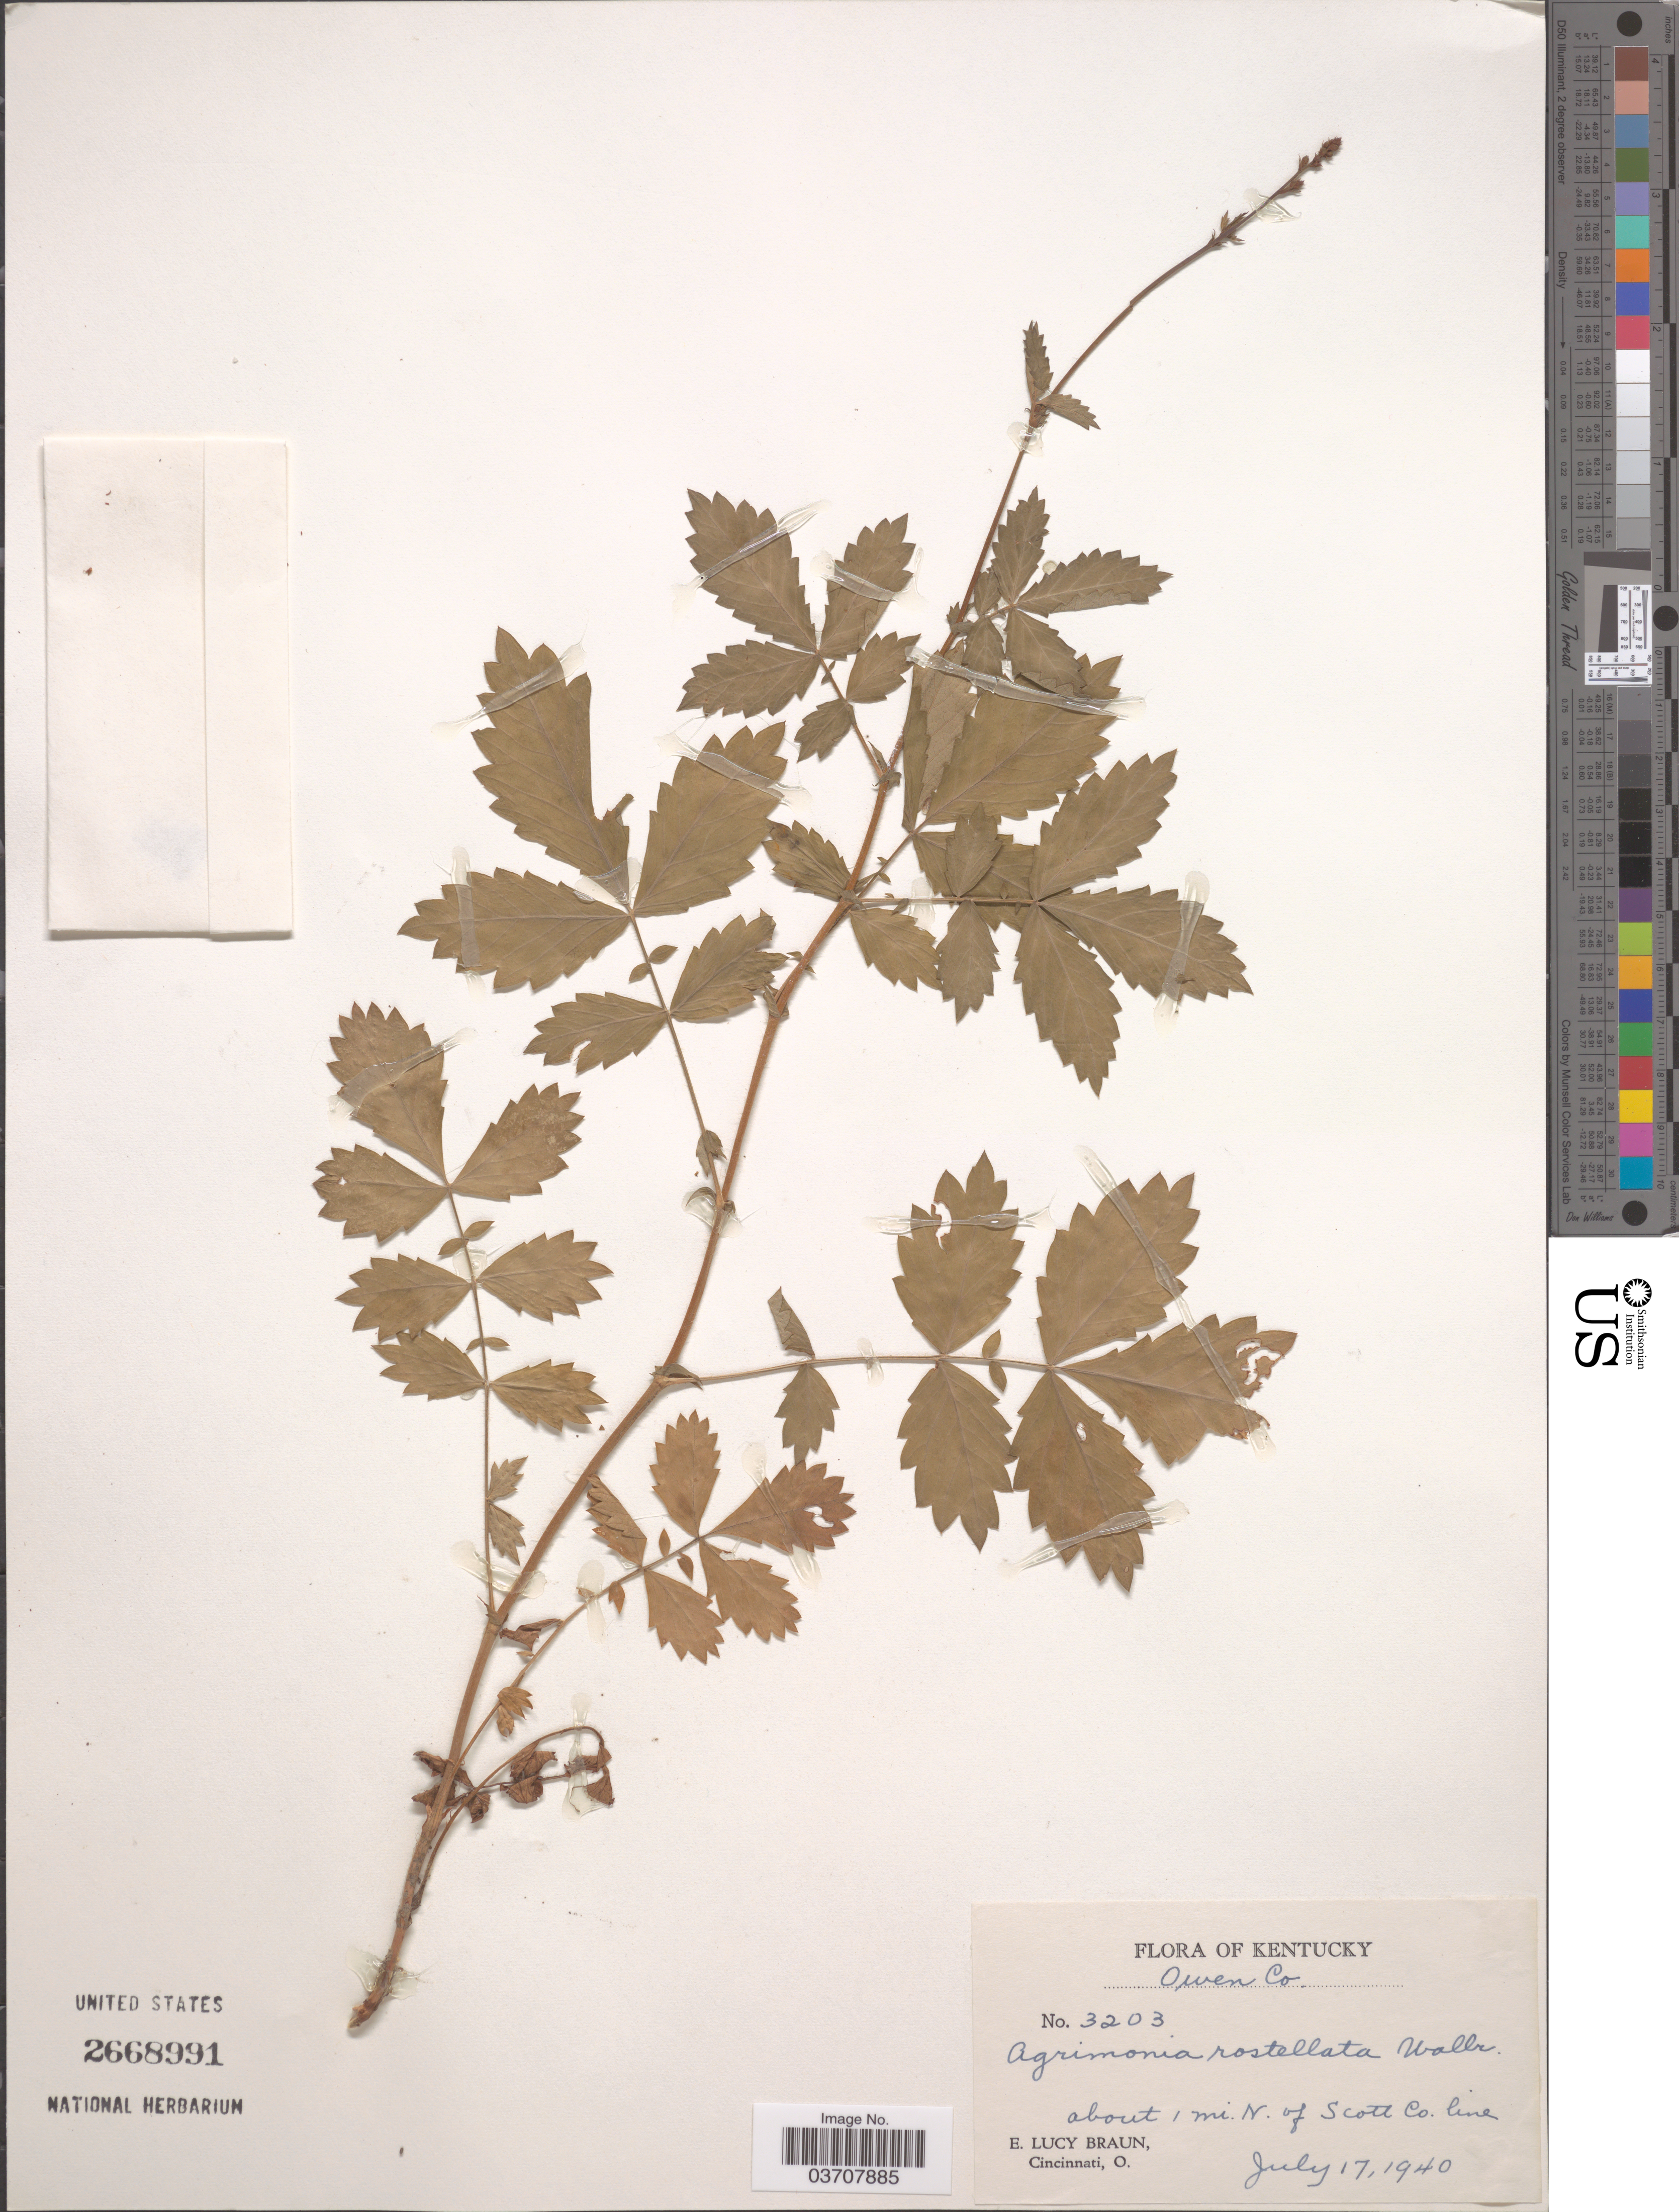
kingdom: Plantae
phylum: Tracheophyta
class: Magnoliopsida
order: Rosales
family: Rosaceae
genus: Agrimonia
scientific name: Agrimonia rostellata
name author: Wallr.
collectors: E. L. Braun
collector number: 3203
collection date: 1940-07-17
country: United States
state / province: Kentucky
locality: Owen Co. About 1 mi. N. of Scott Co. line.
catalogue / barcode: US 2668991